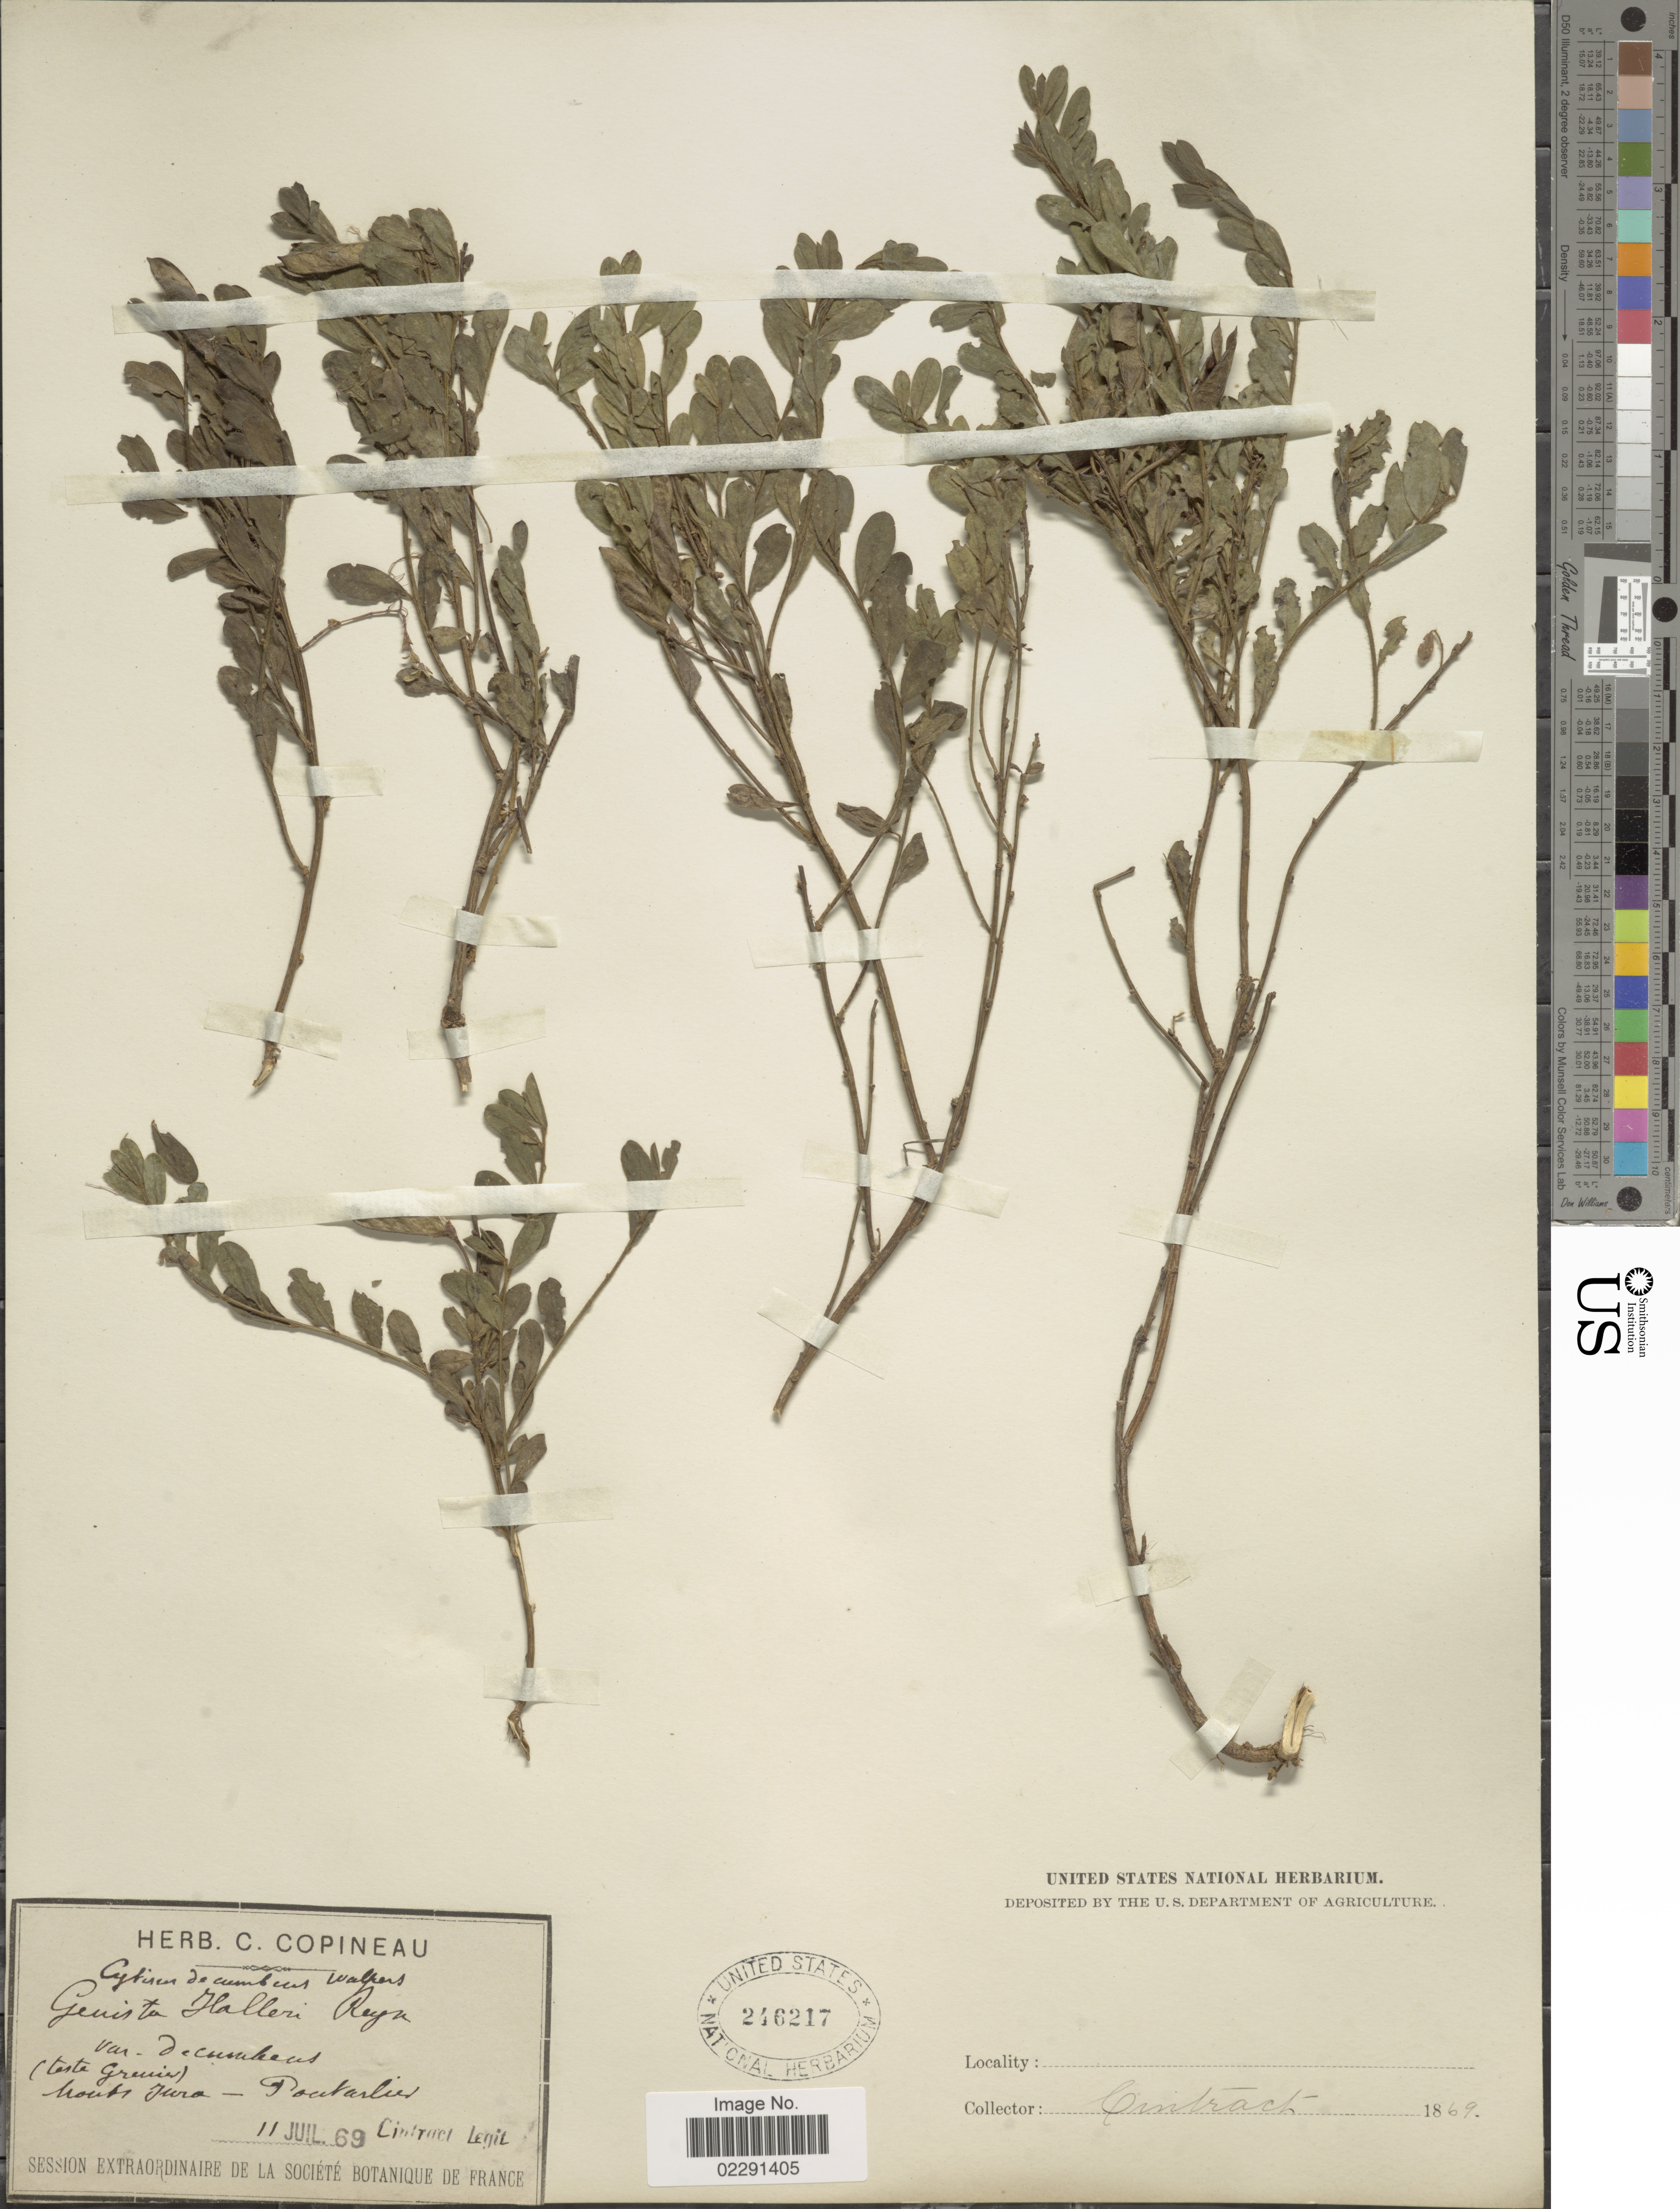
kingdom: Plantae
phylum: Tracheophyta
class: Magnoliopsida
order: Fabales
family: Fabaceae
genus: Cytisus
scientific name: Cytisus decumbens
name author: (Durande) Spach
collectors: Cintract, --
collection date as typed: Transcribed d/m/y: 11/7/69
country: France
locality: Monts Jura - Pontarlier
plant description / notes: Corrected "Monte Jura-Poutarlier" to "Monts Jura - Pontarlier". Changed country from Switzerland to France. The Jura Mountains border Switzerland and France; Pontarlier is a commune in France.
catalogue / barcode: US 246217